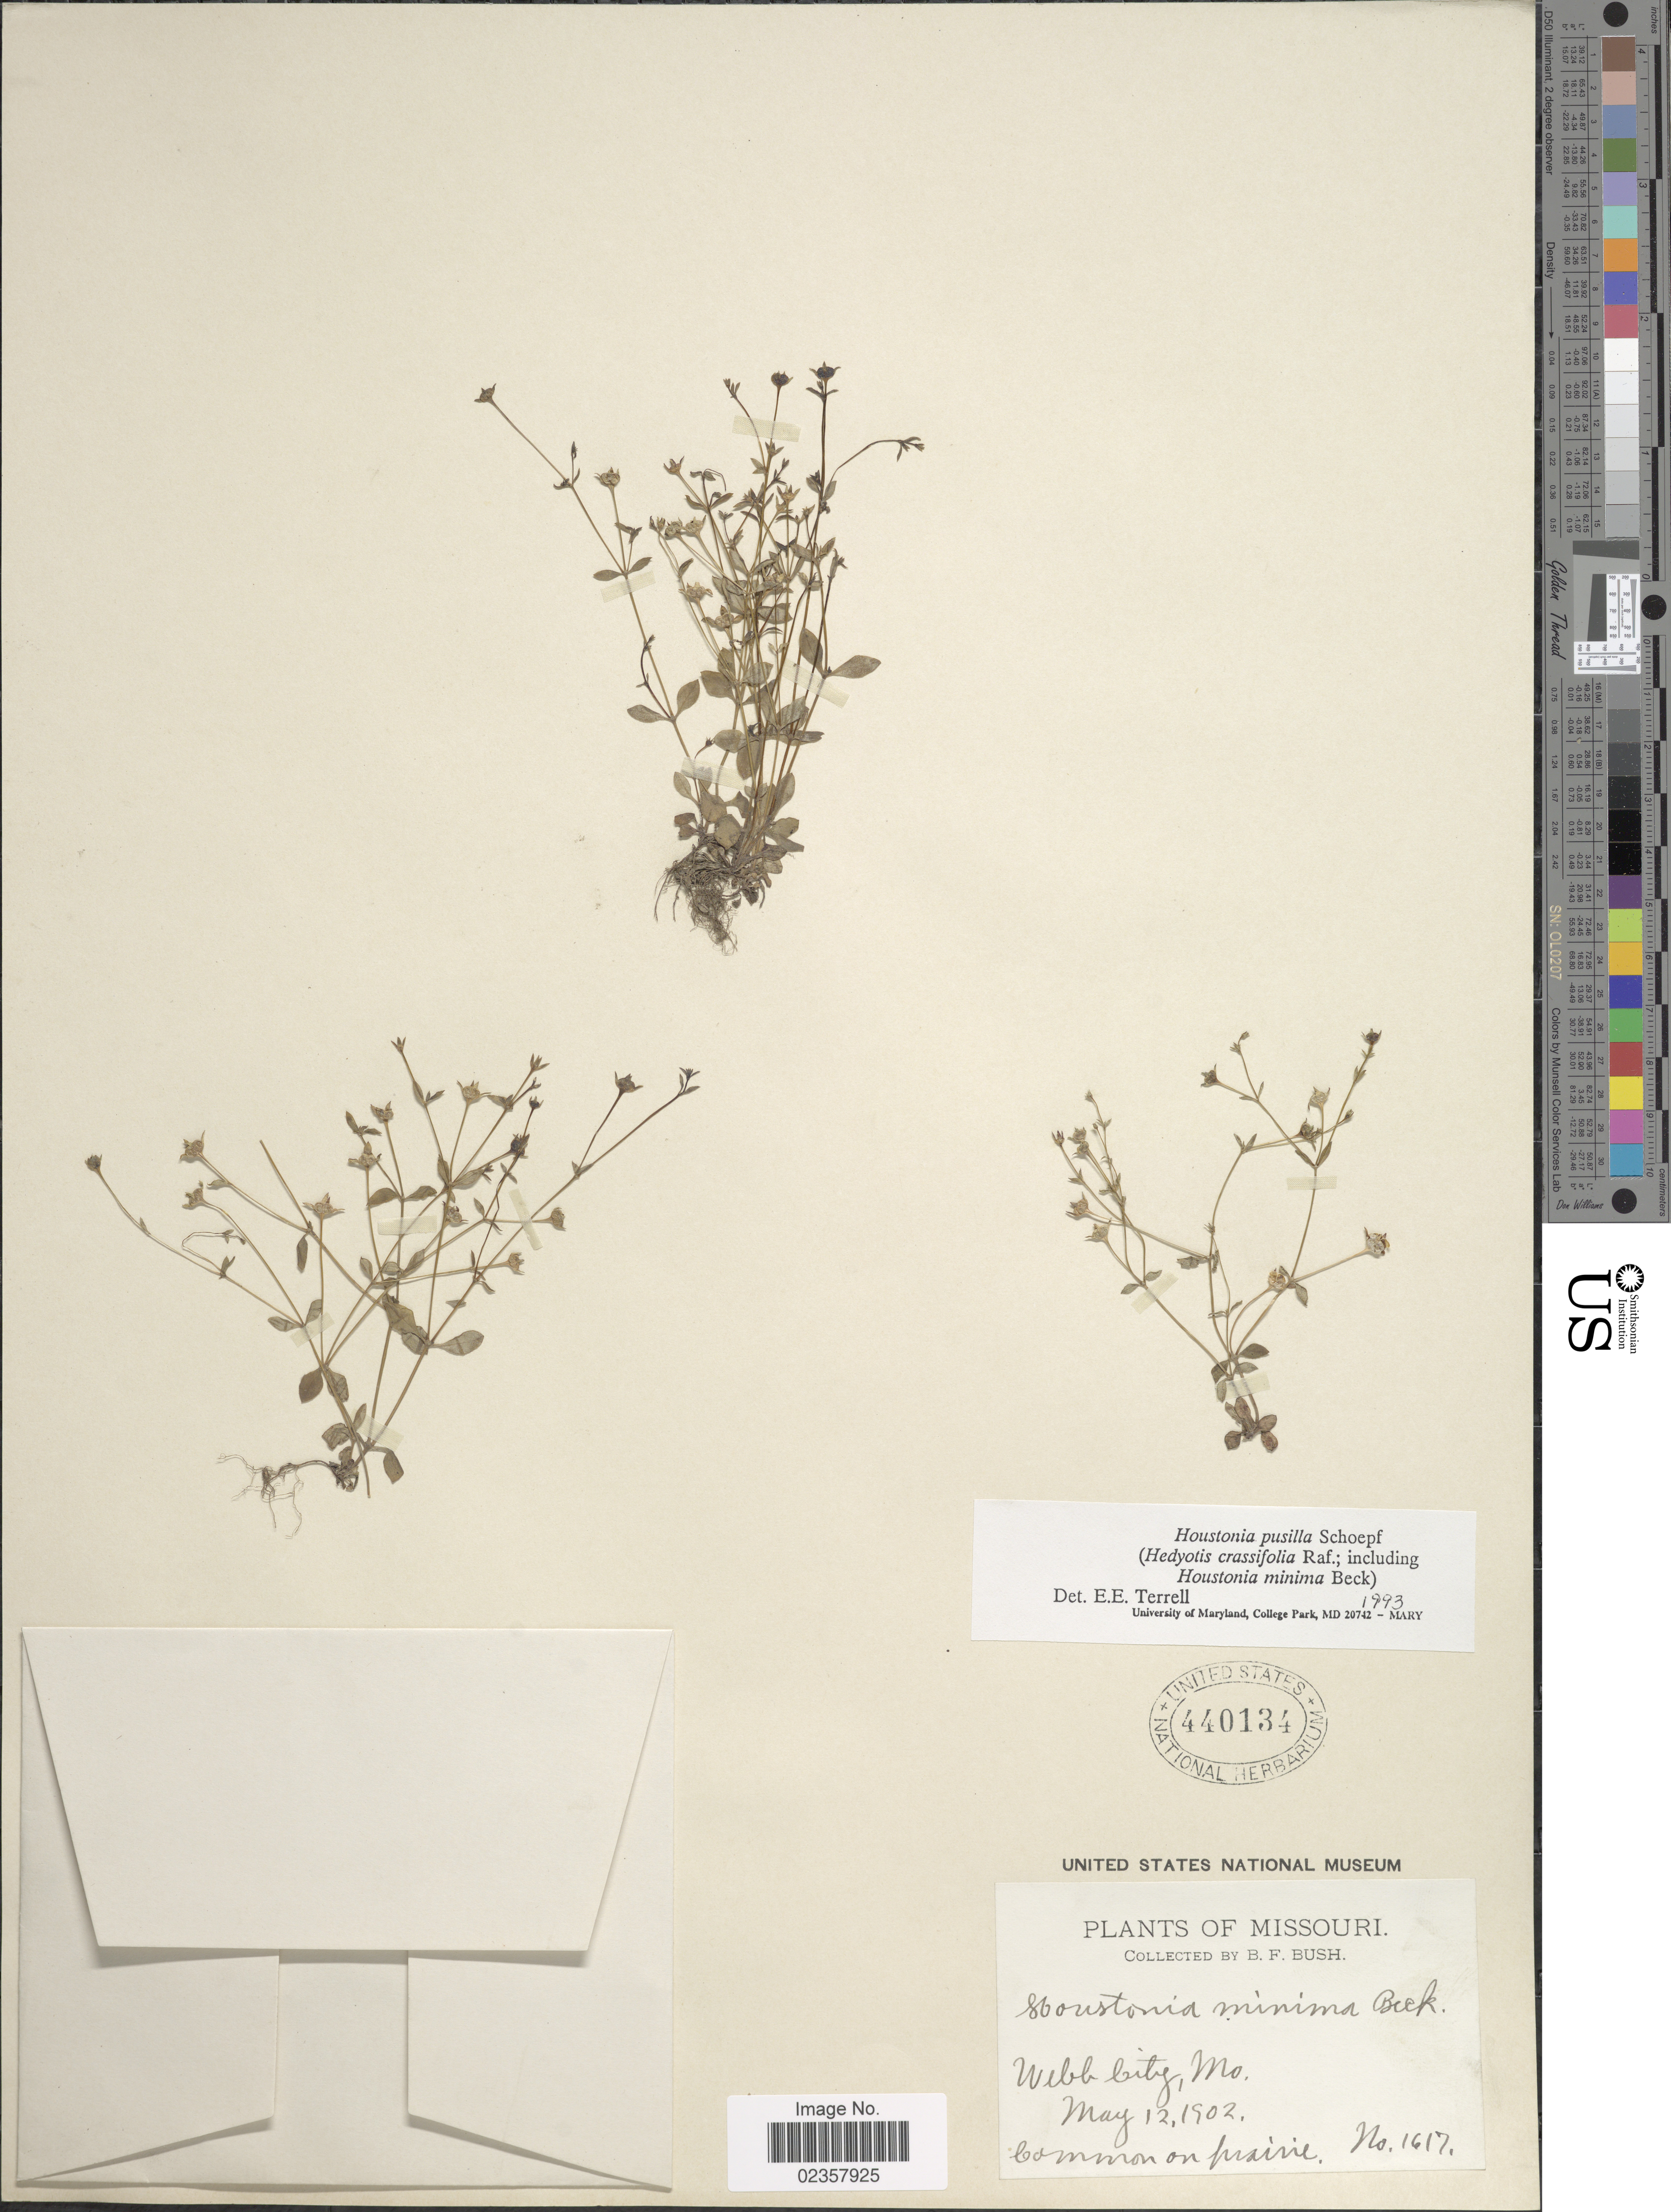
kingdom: Plantae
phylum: Tracheophyta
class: Magnoliopsida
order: Gentianales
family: Rubiaceae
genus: Houstonia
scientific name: Houstonia pusilla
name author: Schoepf.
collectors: B. F. Bush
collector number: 1617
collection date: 1902-05-12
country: United States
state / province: Missouri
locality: Webb City, Mo.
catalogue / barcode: US 440134